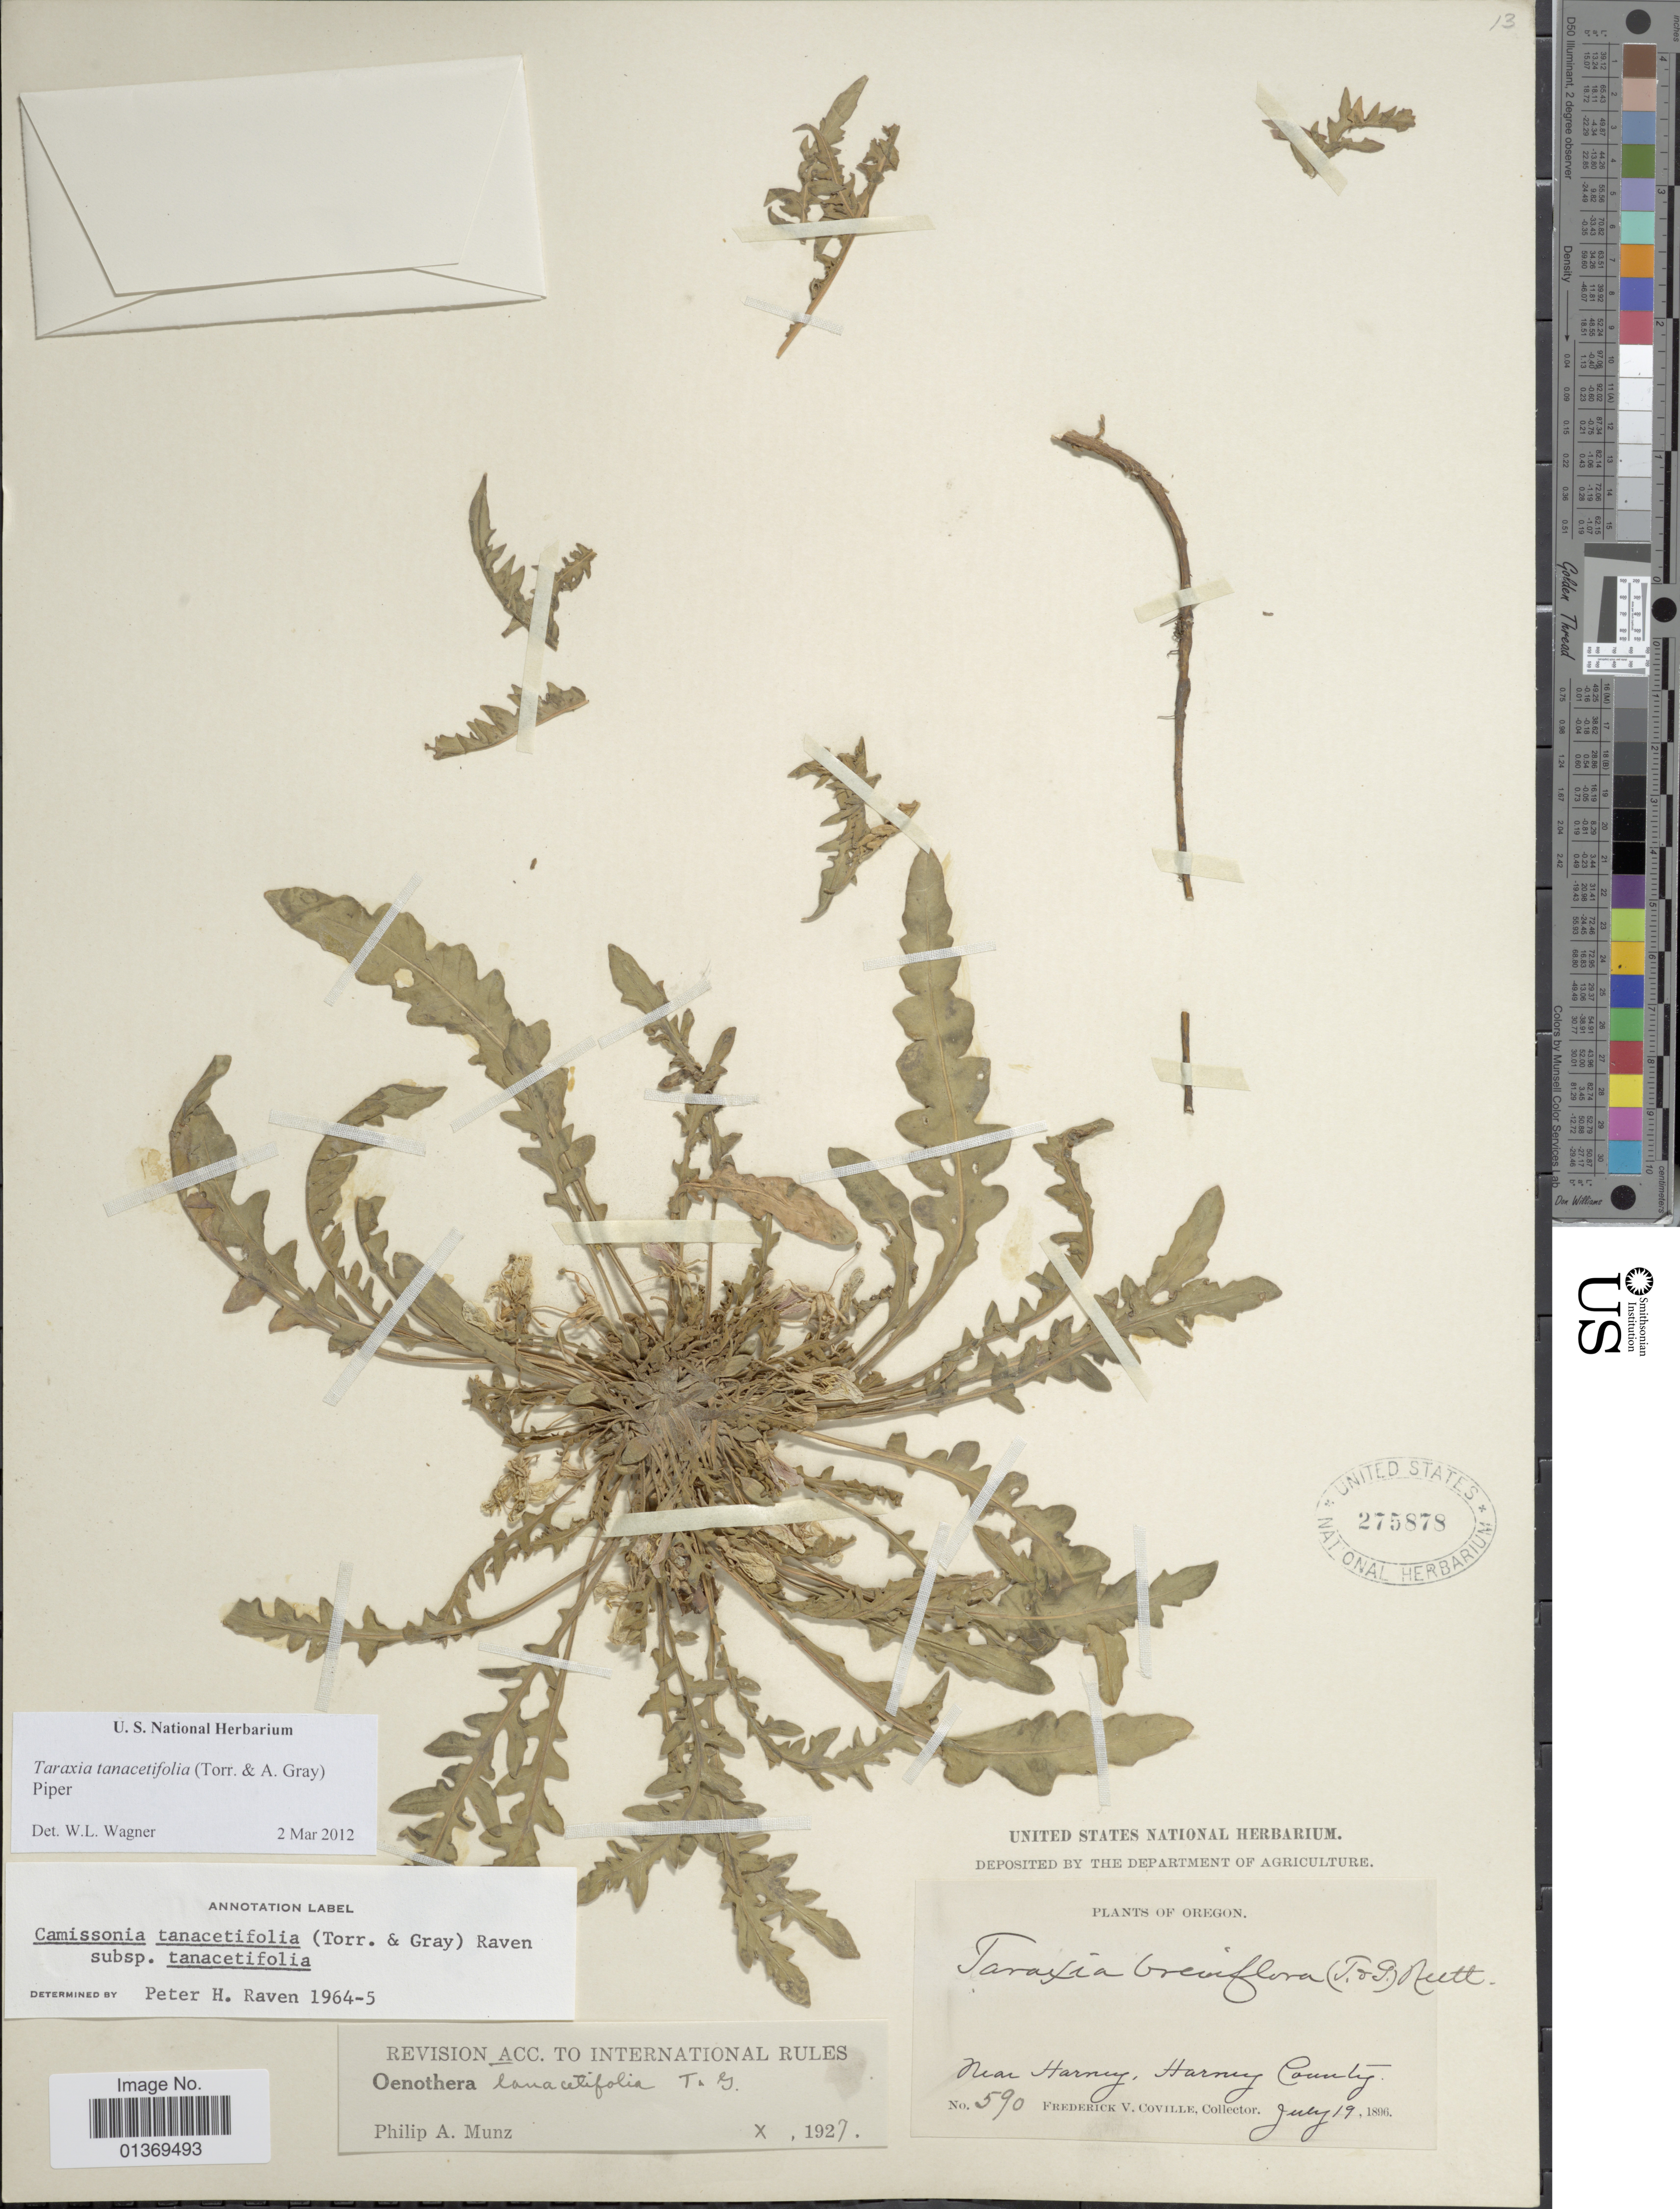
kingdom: Plantae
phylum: Tracheophyta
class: Magnoliopsida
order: Myrtales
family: Onagraceae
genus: Taraxia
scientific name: Taraxia tanacetifolia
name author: (Torr. & A. Gray) Piper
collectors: F. V. Coville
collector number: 590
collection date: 1896-07-19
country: United States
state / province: Oregon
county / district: Harney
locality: Near Harney, Harney County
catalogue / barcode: US 275878